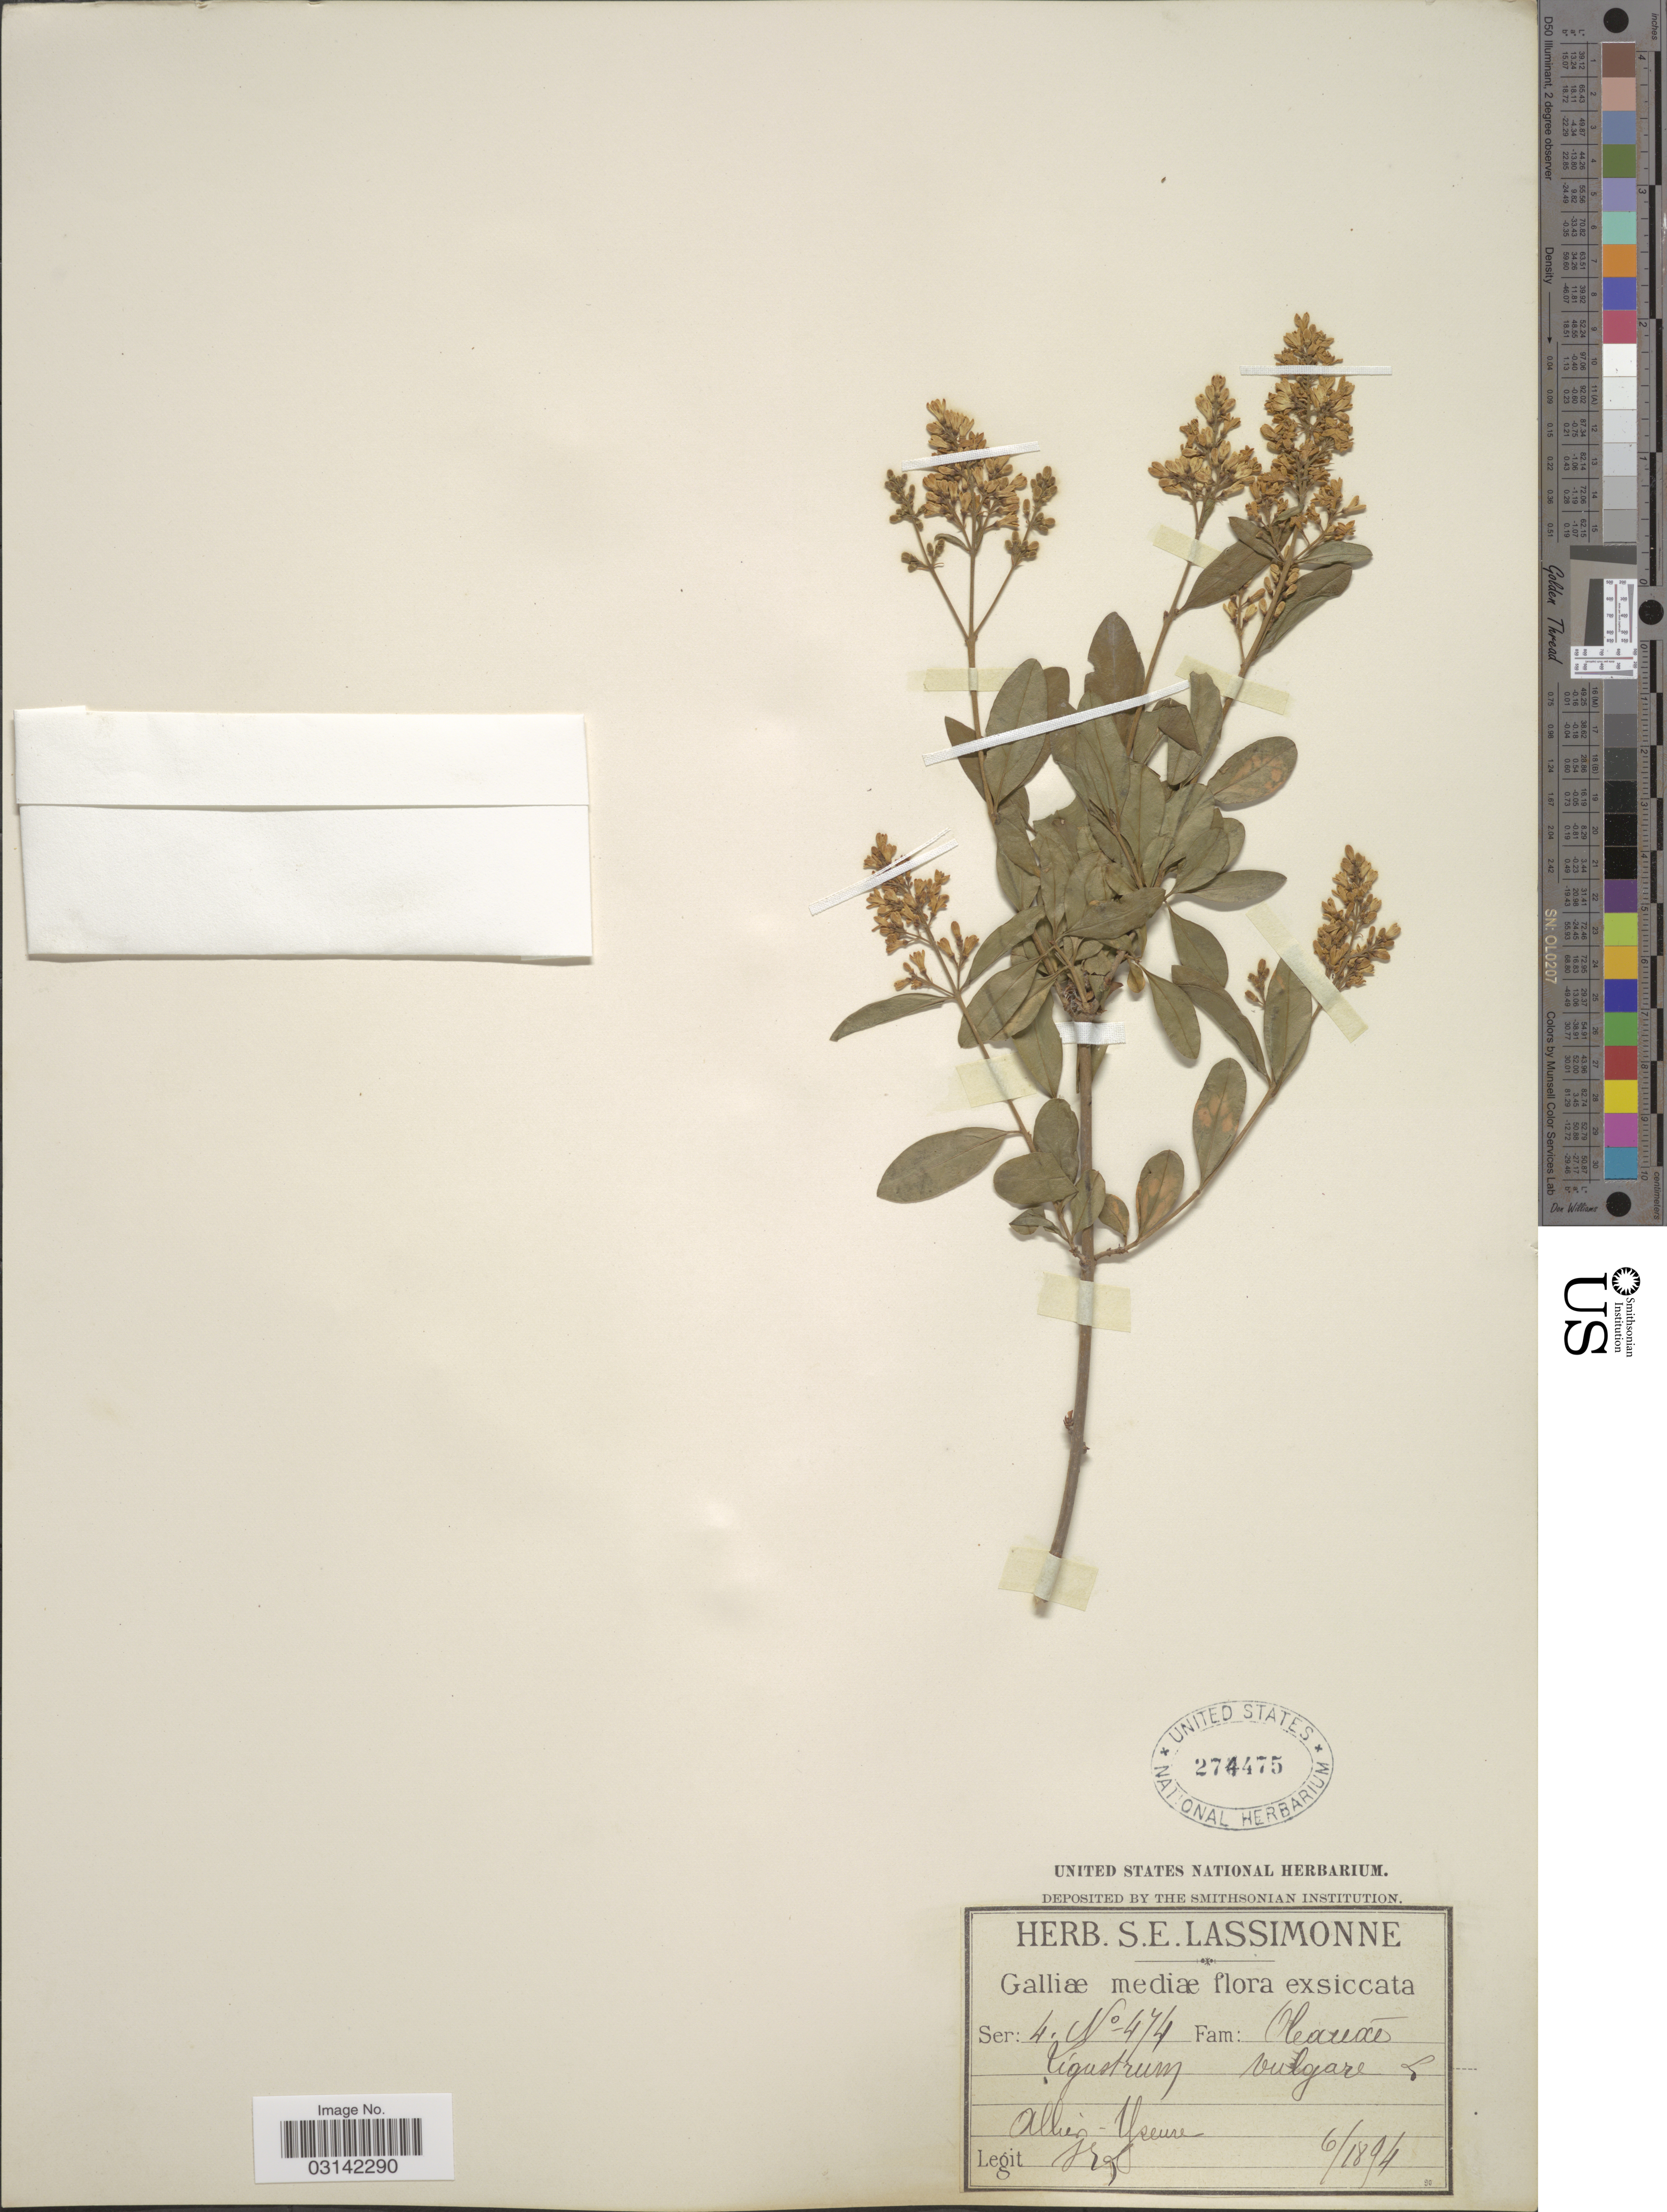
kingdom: Plantae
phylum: Tracheophyta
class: Magnoliopsida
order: Lamiales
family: Oleaceae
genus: Ligustrum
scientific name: Ligustrum vulgare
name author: L.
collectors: S. Lassimonne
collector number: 474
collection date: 1894-06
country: France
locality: Galliæ mediæ. Allier-Yseure.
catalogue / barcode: US 274475